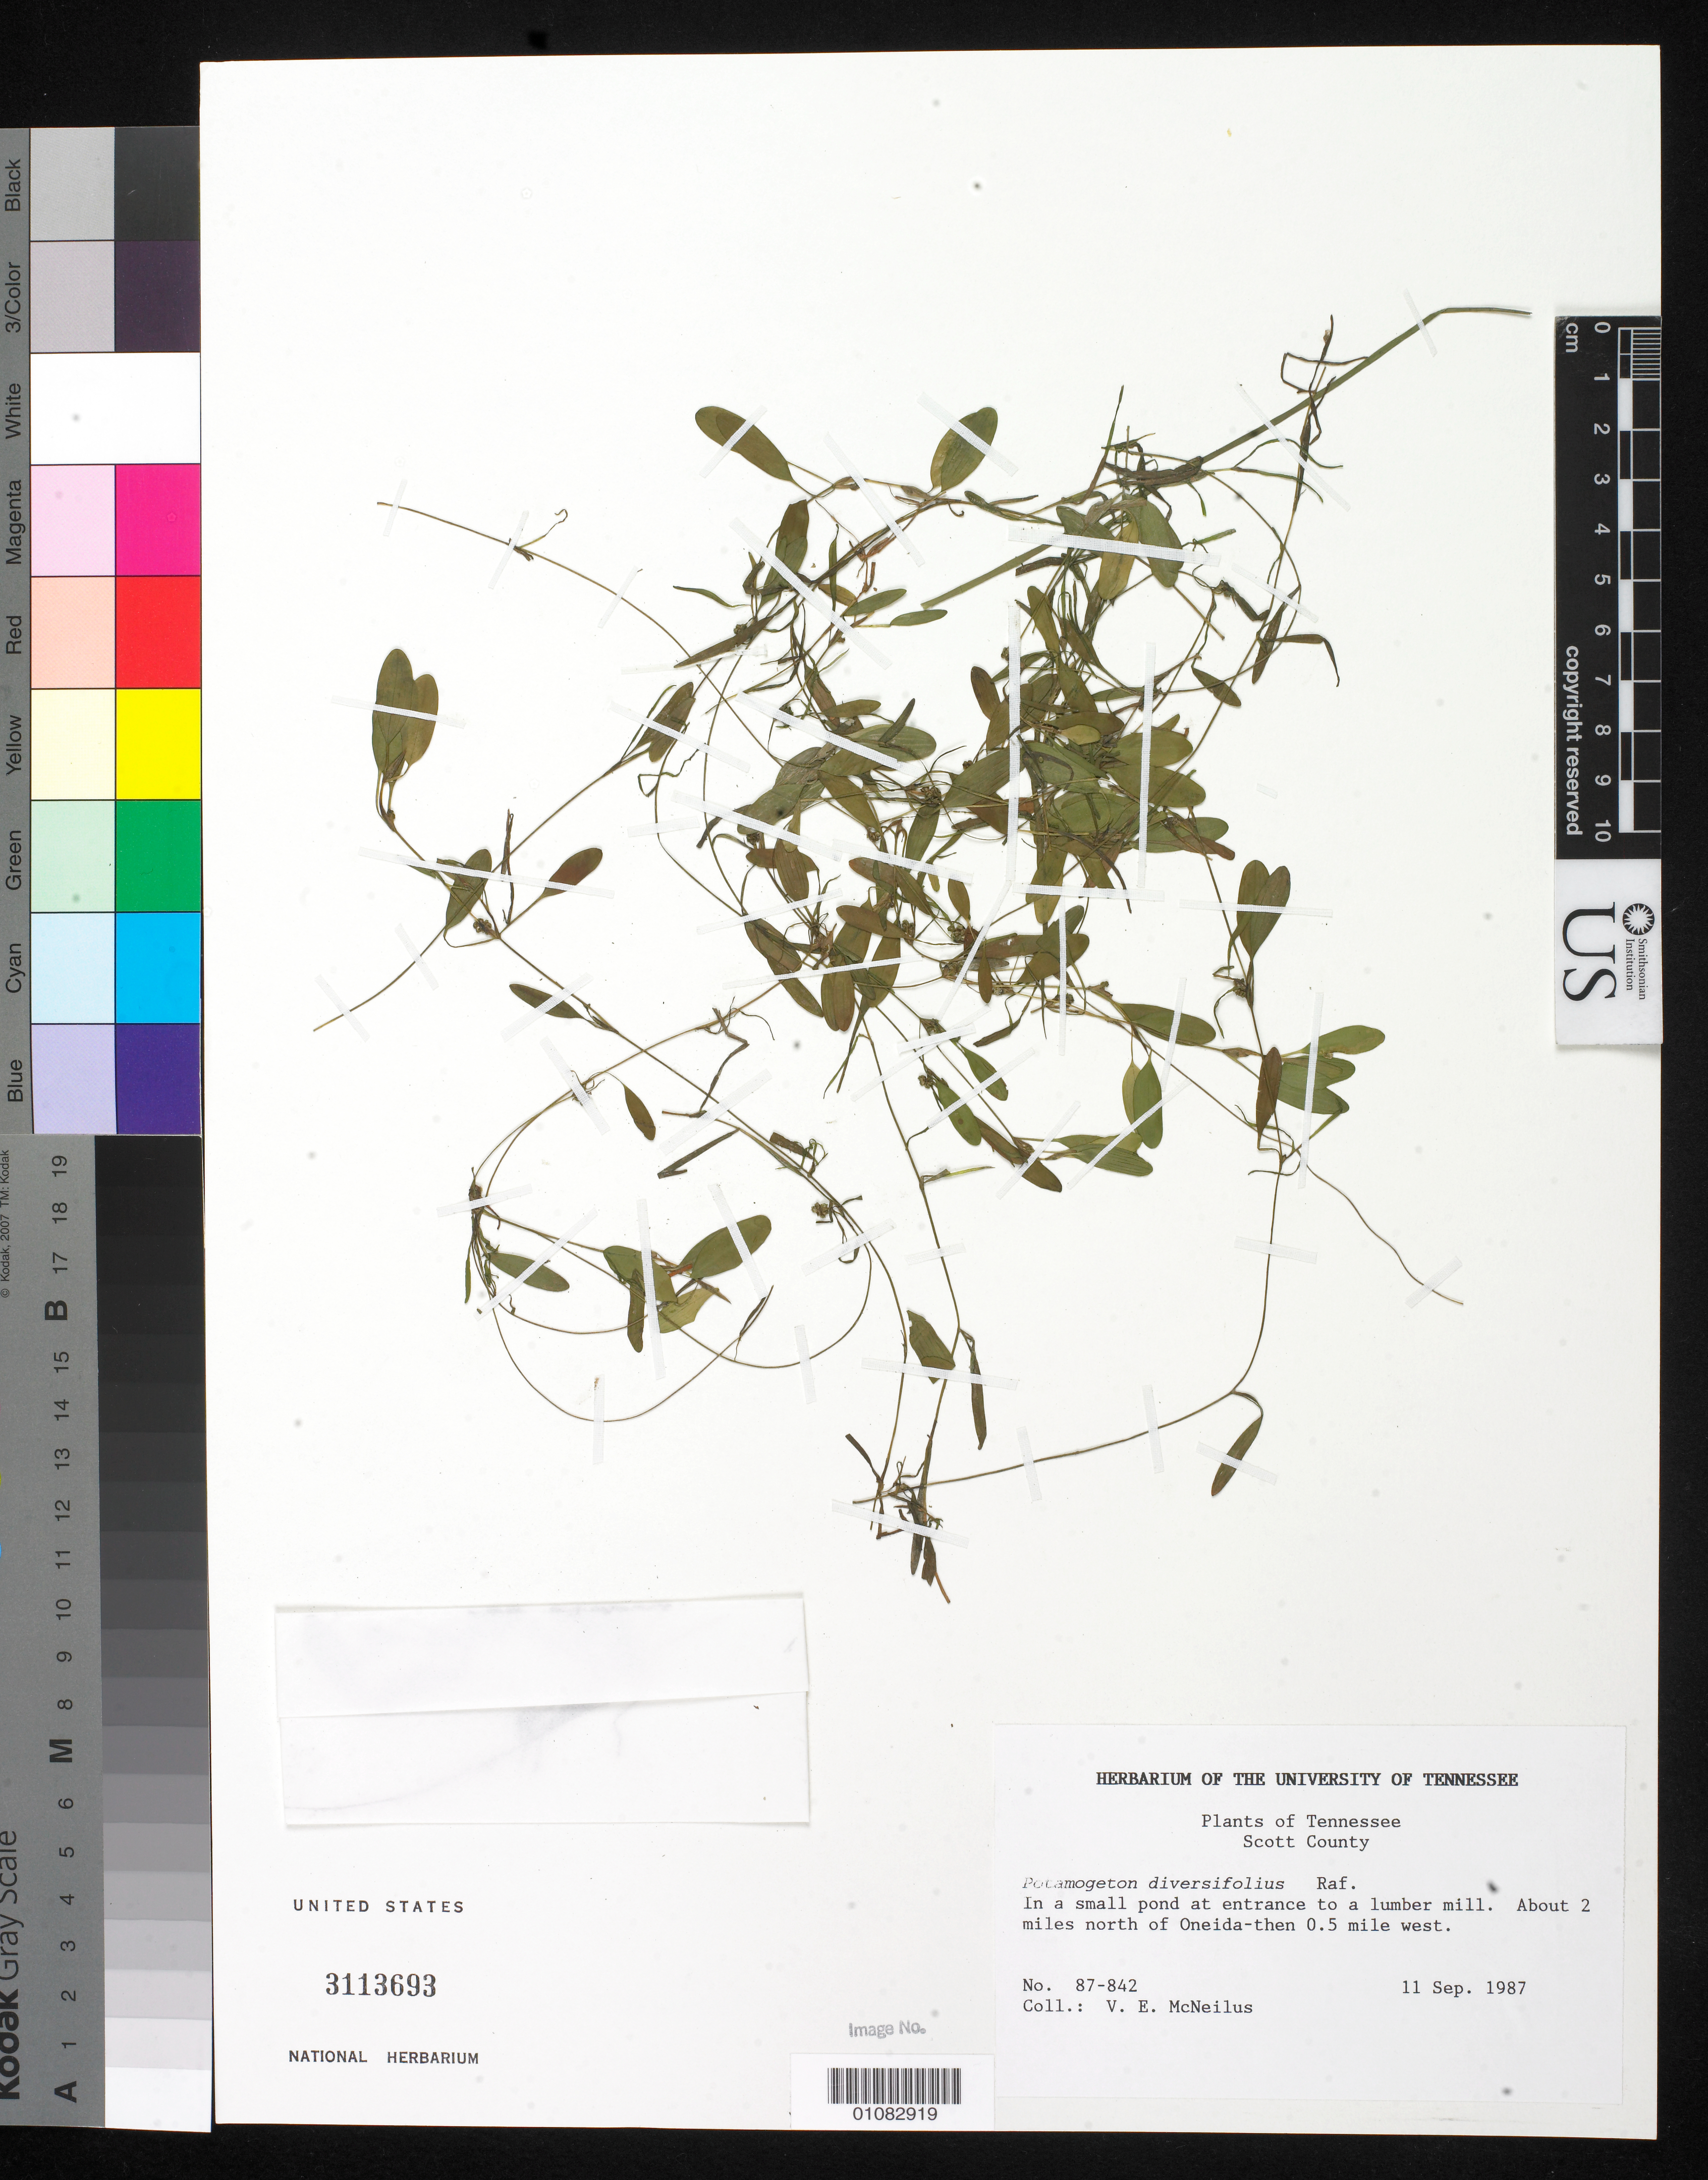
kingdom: Plantae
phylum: Tracheophyta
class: Liliopsida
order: Alismatales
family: Potamogetonaceae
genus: Potamogeton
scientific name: Potamogeton diversifolius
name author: Raf.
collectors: V. McNeilus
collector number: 87-842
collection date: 1987-09-11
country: United States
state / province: Tennessee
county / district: Scott County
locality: about 2 mi. N of Oneida- then 0.5 mi. W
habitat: In a small pond at entrance to a lumber mill.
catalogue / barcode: US 3113693